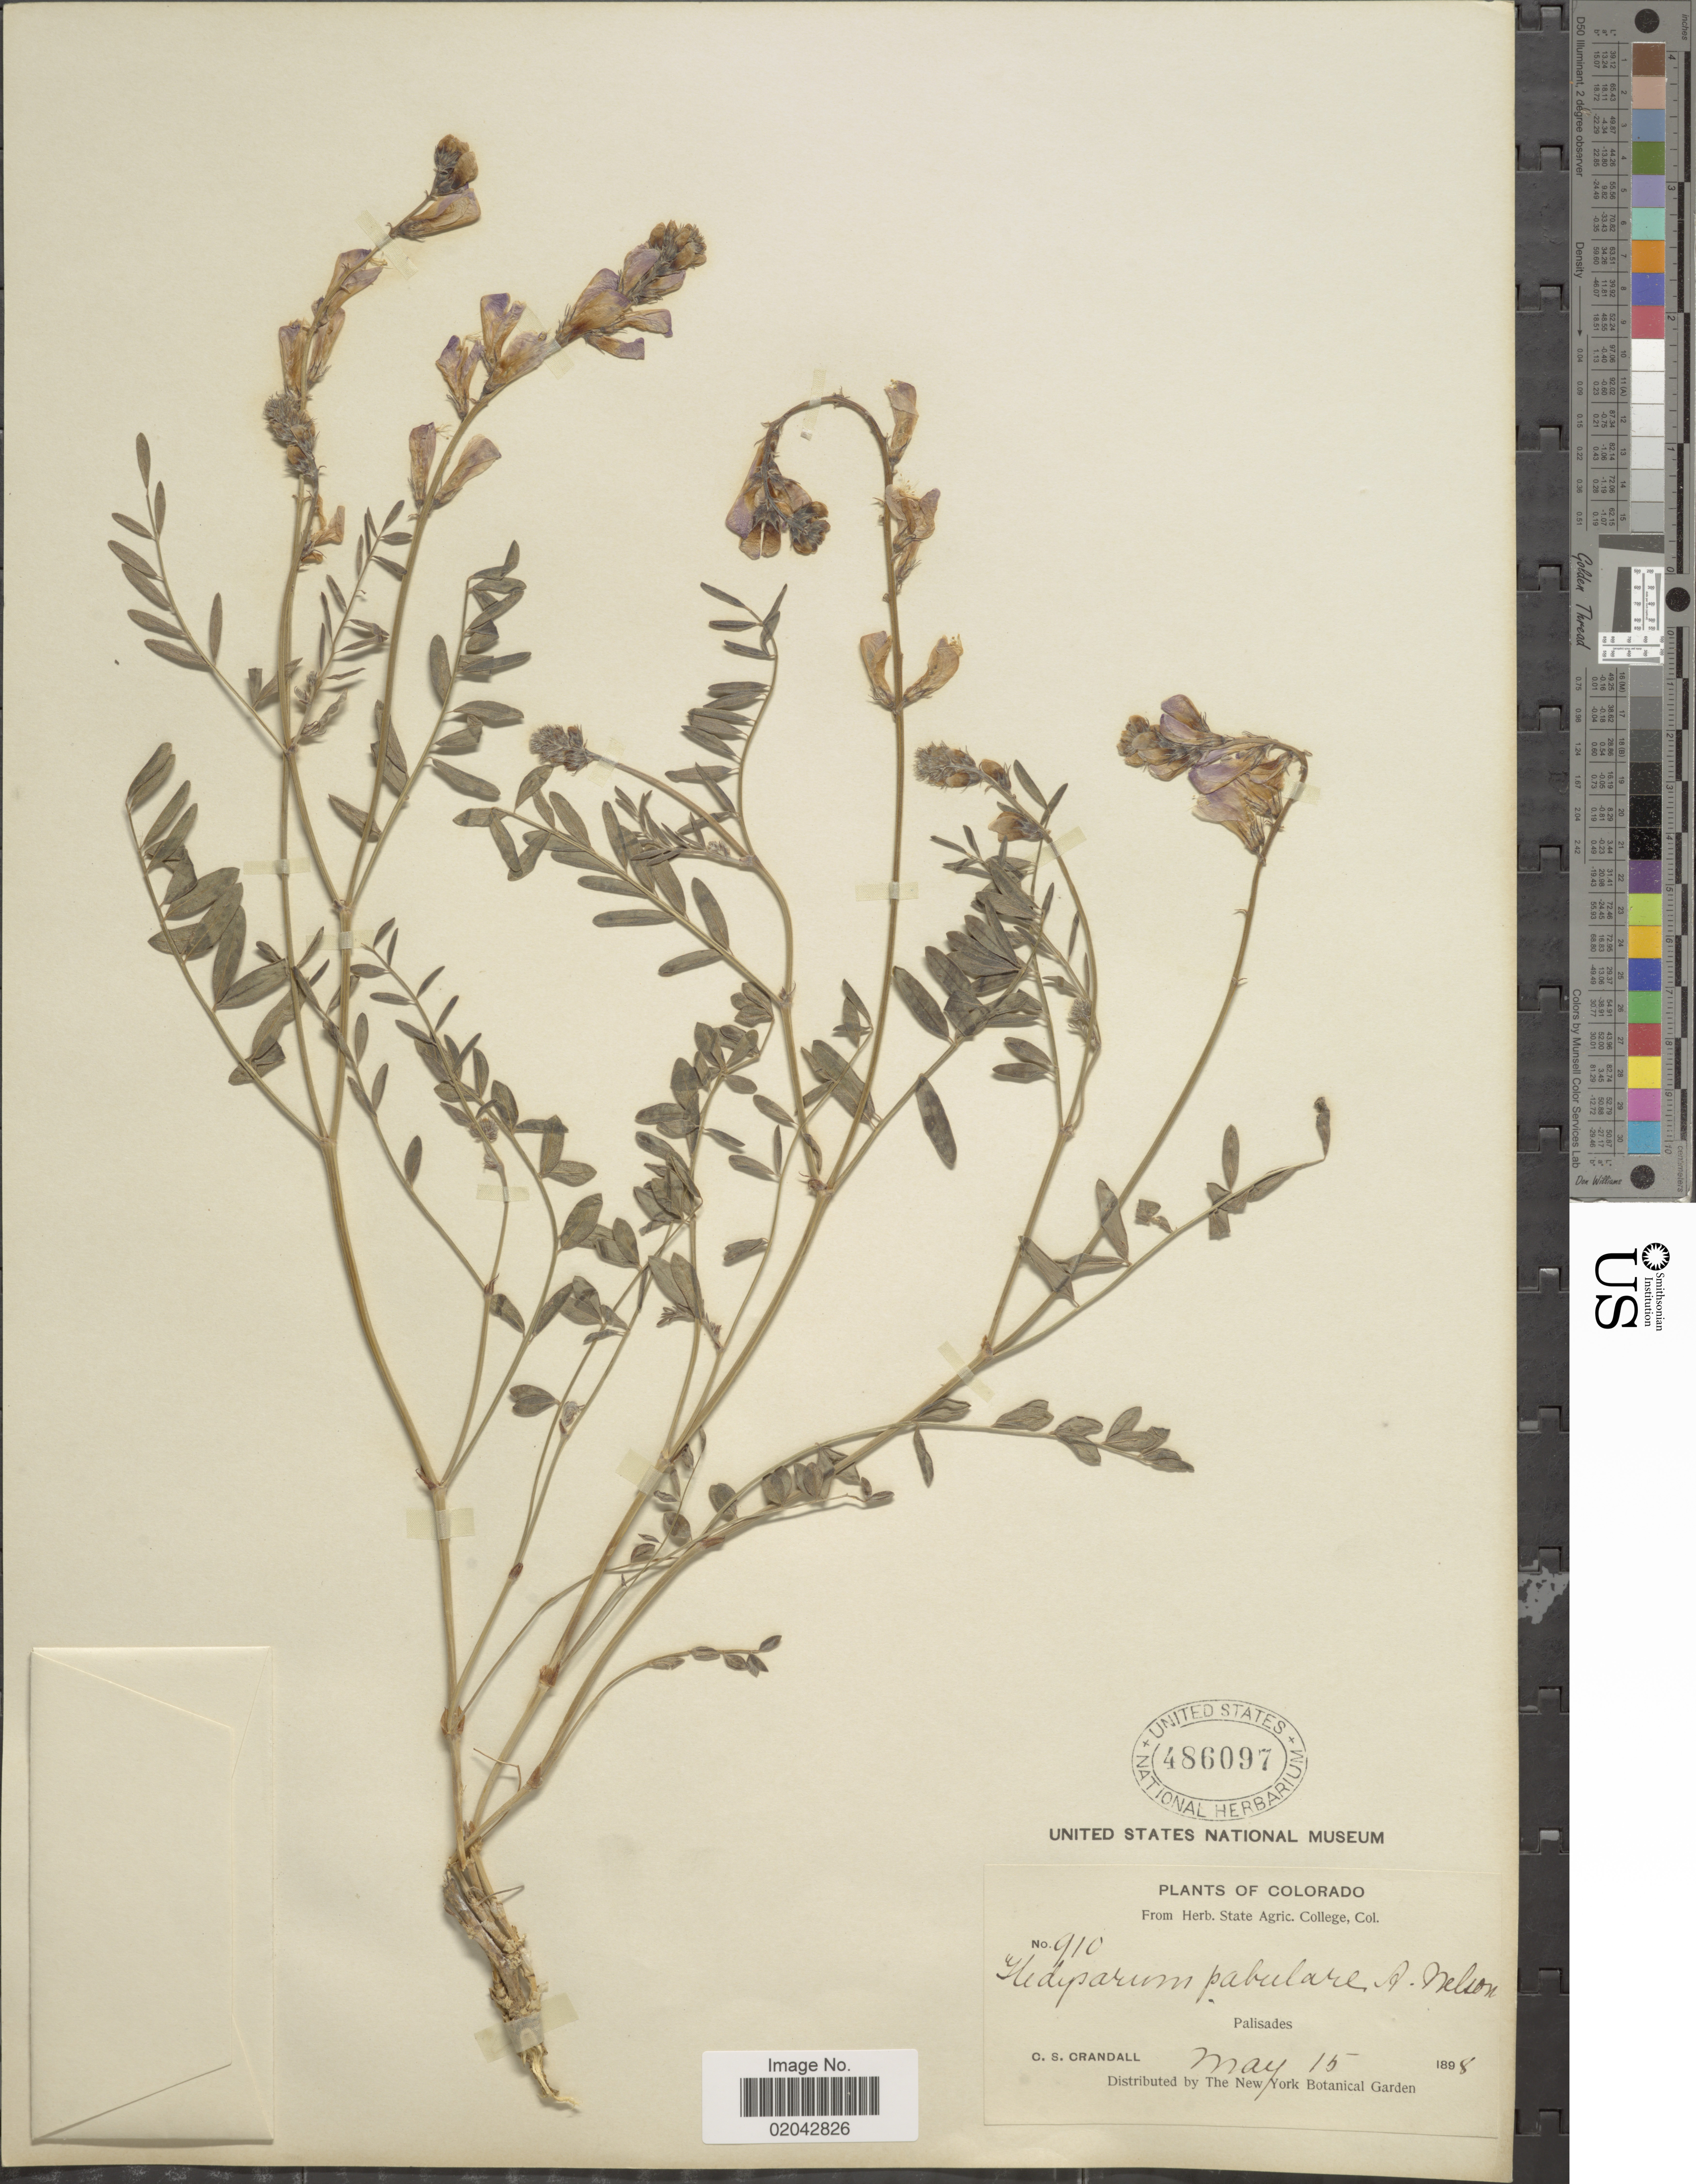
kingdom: Plantae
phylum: Tracheophyta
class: Magnoliopsida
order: Fabales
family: Fabaceae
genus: Hedysarum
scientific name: Hedysarum pabulare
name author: A. Nelson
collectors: C. Crandall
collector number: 910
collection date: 1898-05-15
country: United States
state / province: Colorado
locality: Palisades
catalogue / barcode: US 486097